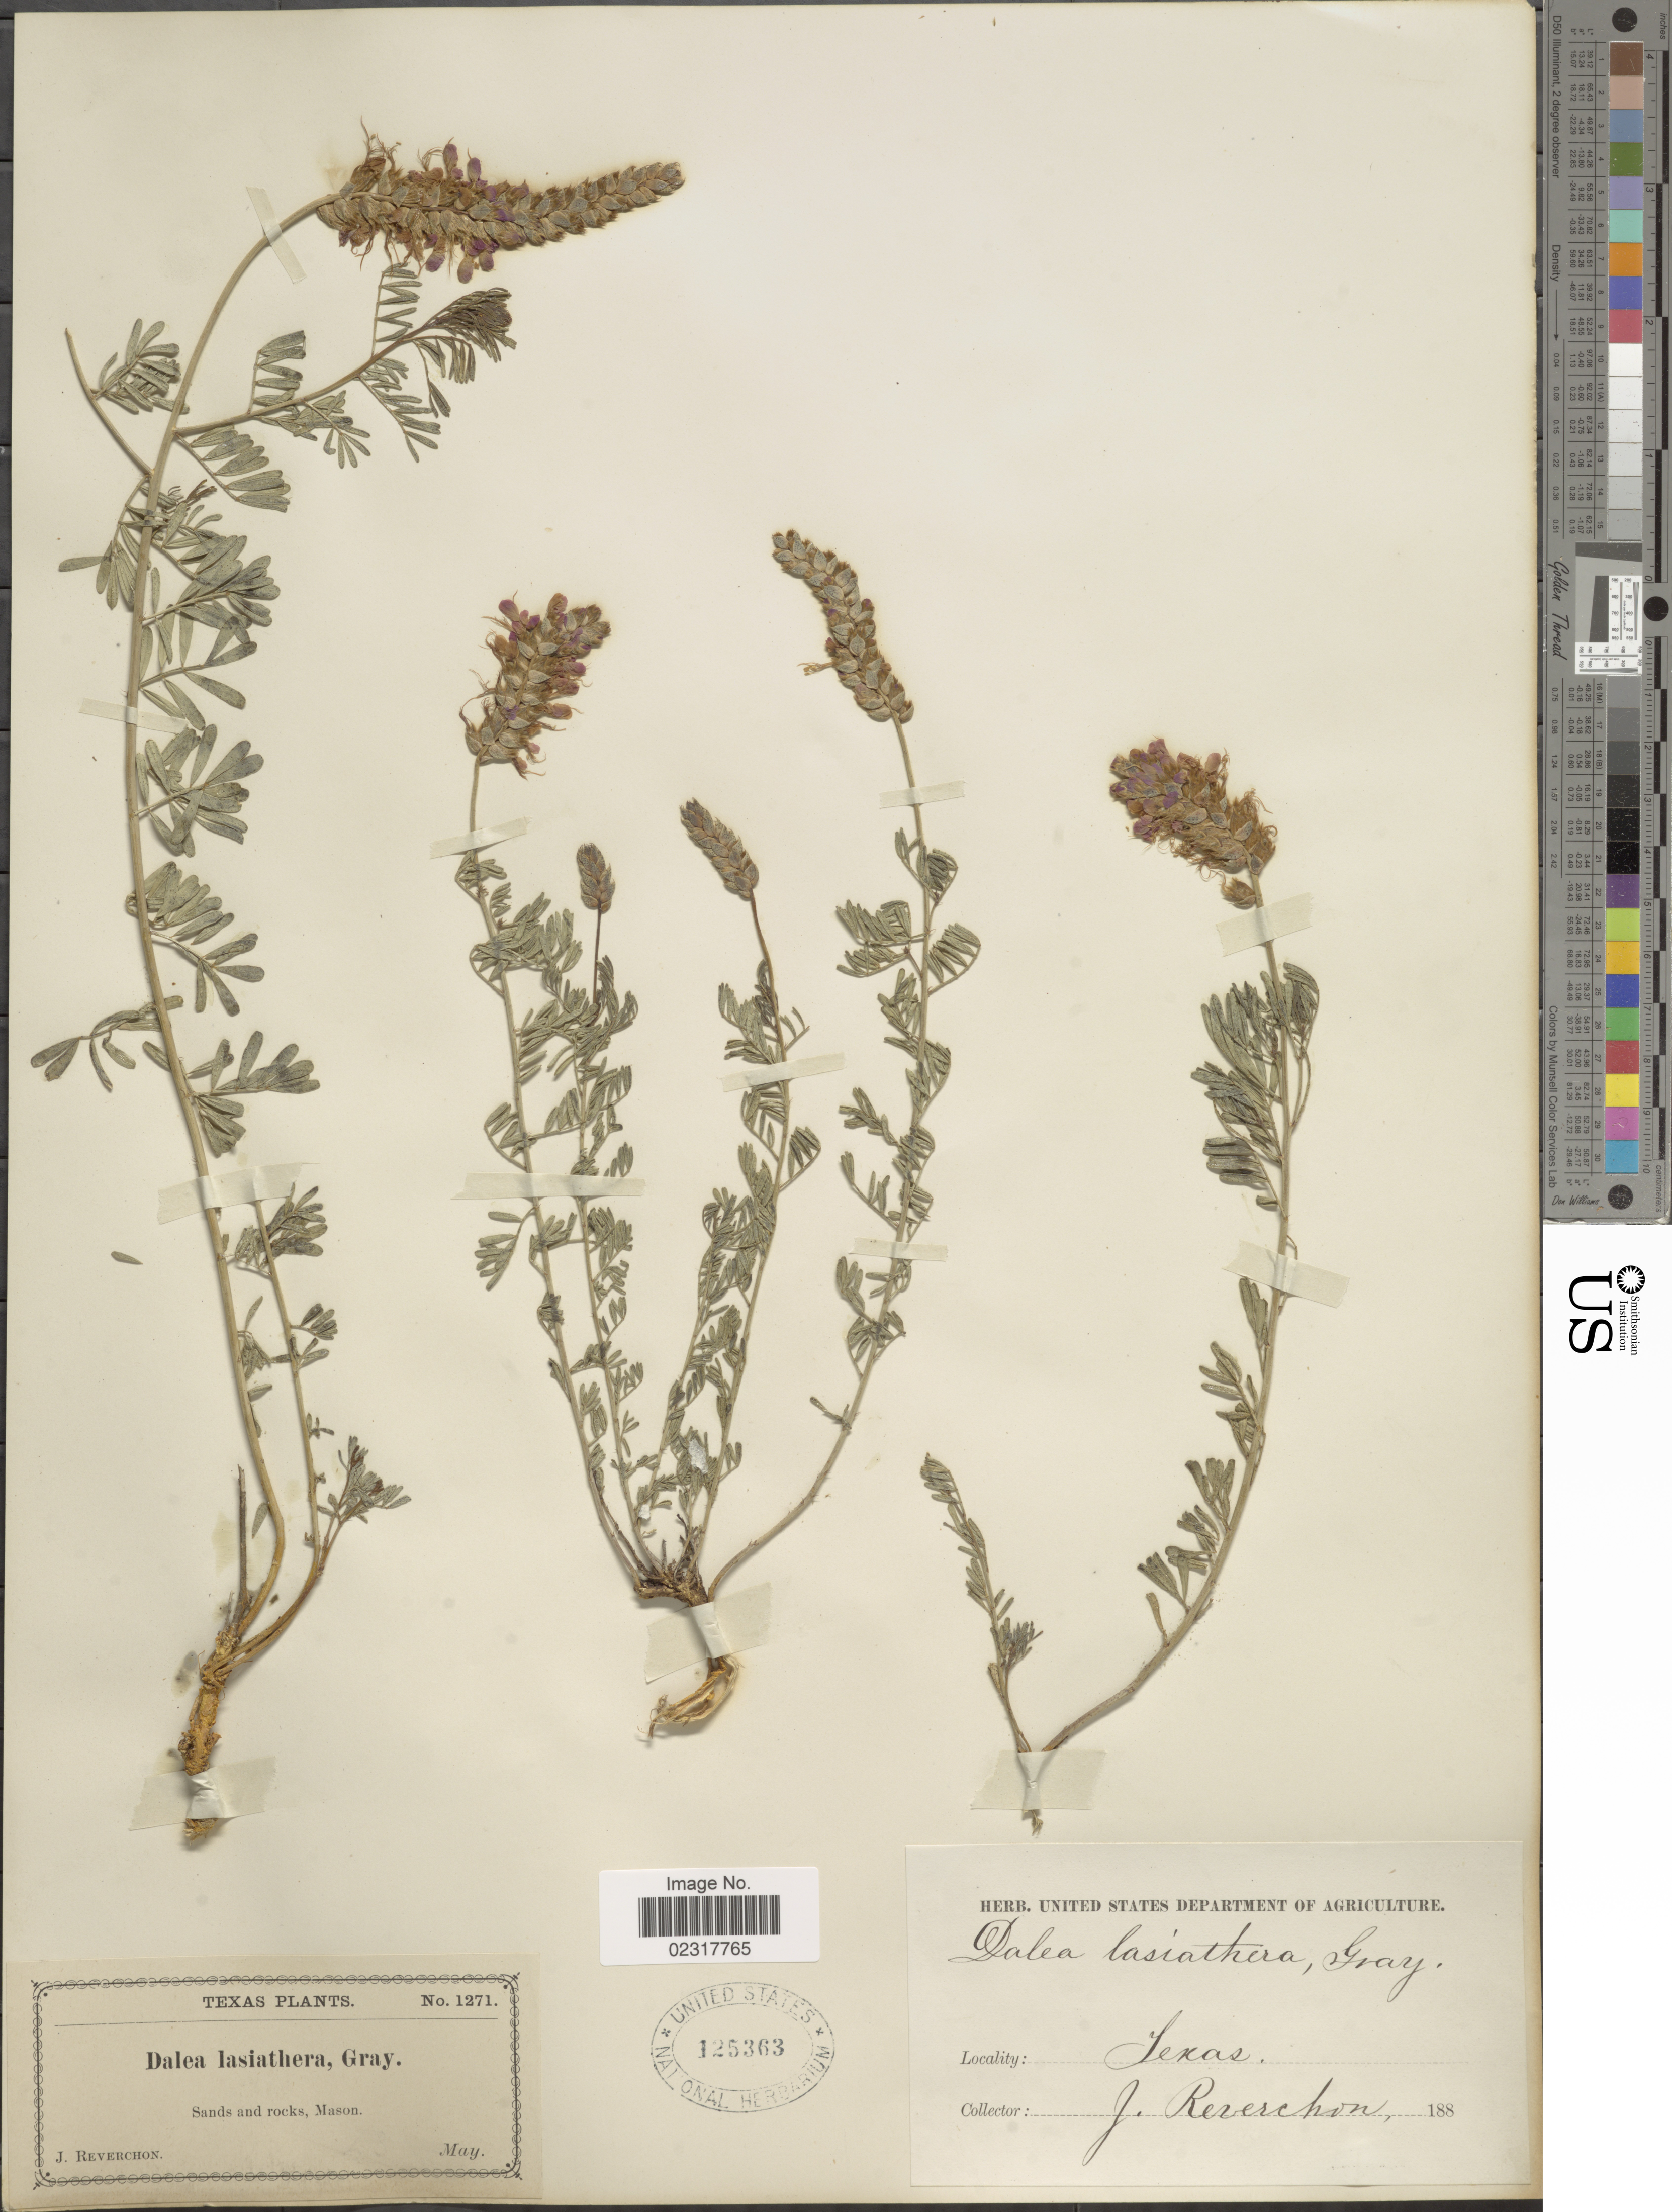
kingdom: Plantae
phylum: Tracheophyta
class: Magnoliopsida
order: Fabales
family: Fabaceae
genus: Dalea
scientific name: Dalea lasiathera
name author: A. Gray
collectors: J. Reverchon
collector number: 1271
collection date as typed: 188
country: United States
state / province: Texas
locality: Mason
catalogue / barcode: US 125363